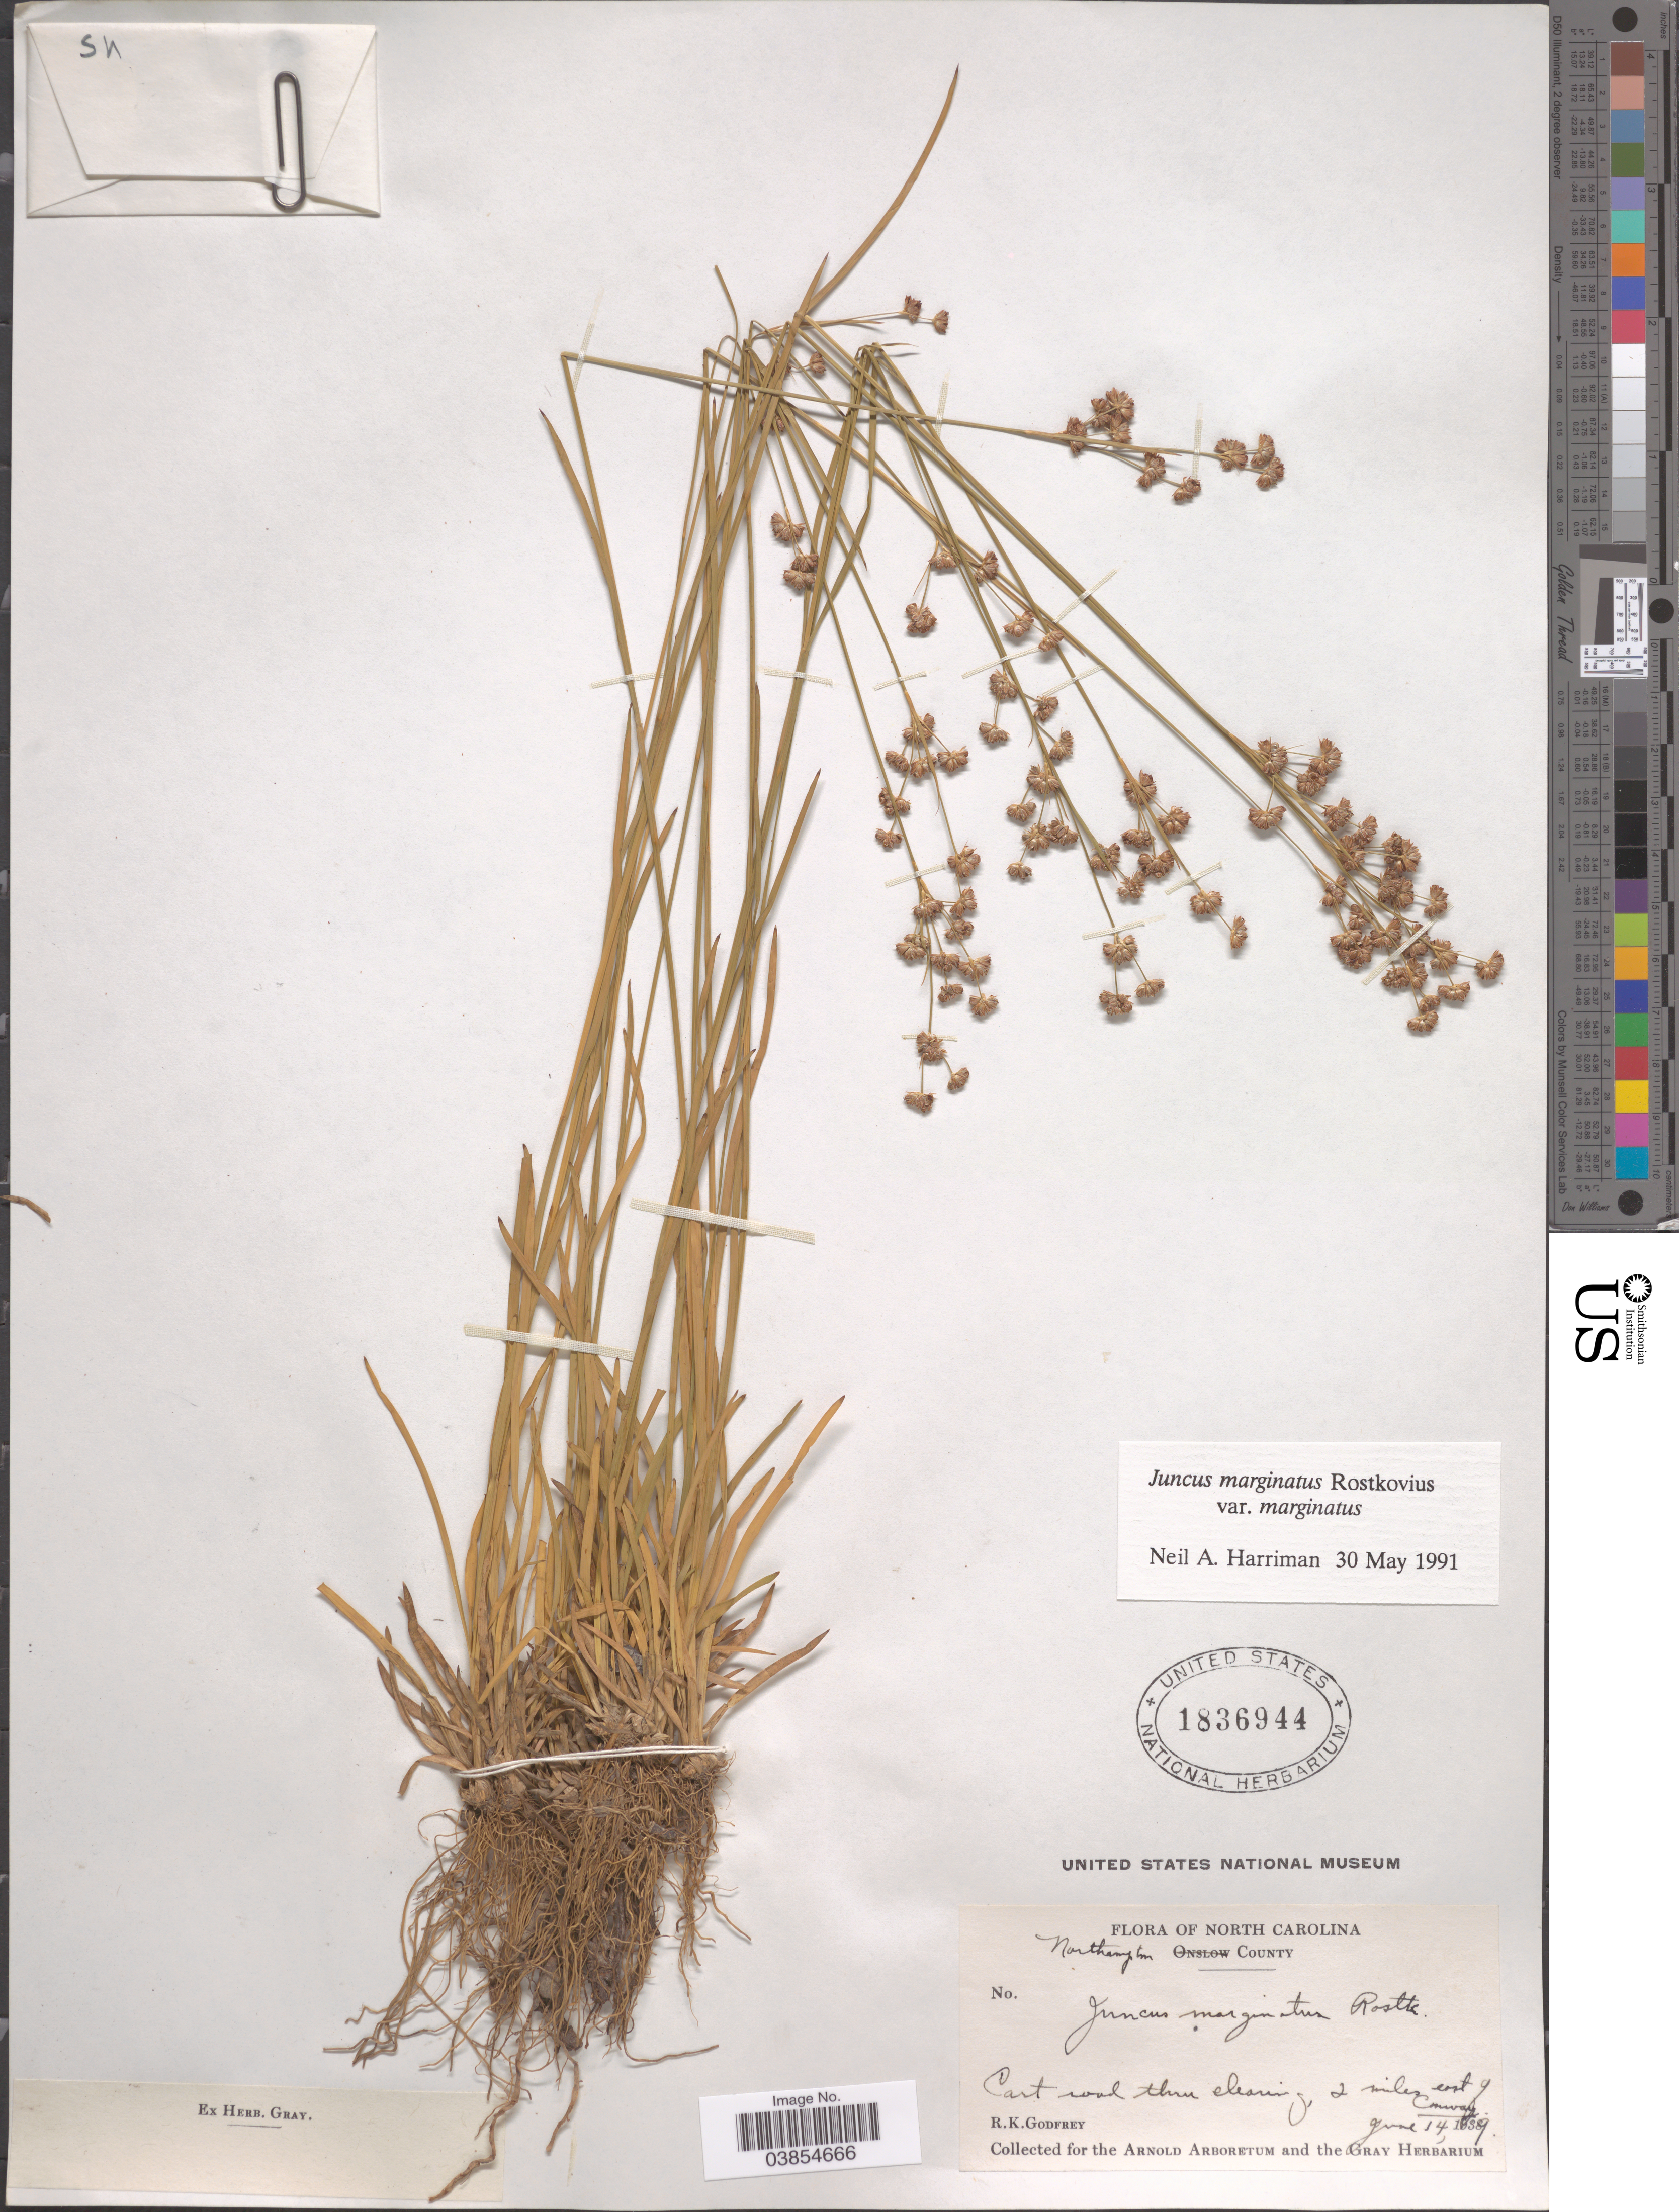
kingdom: Plantae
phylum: Tracheophyta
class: Liliopsida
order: Poales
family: Juncaceae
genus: Juncus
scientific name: Juncus marginatus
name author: Rostk.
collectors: R. K. Godfrey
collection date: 1939-06-14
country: United States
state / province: North Carolina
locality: Northampton County. Cart road thru clearing, 2 miles east of Conway.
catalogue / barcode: US 1836944